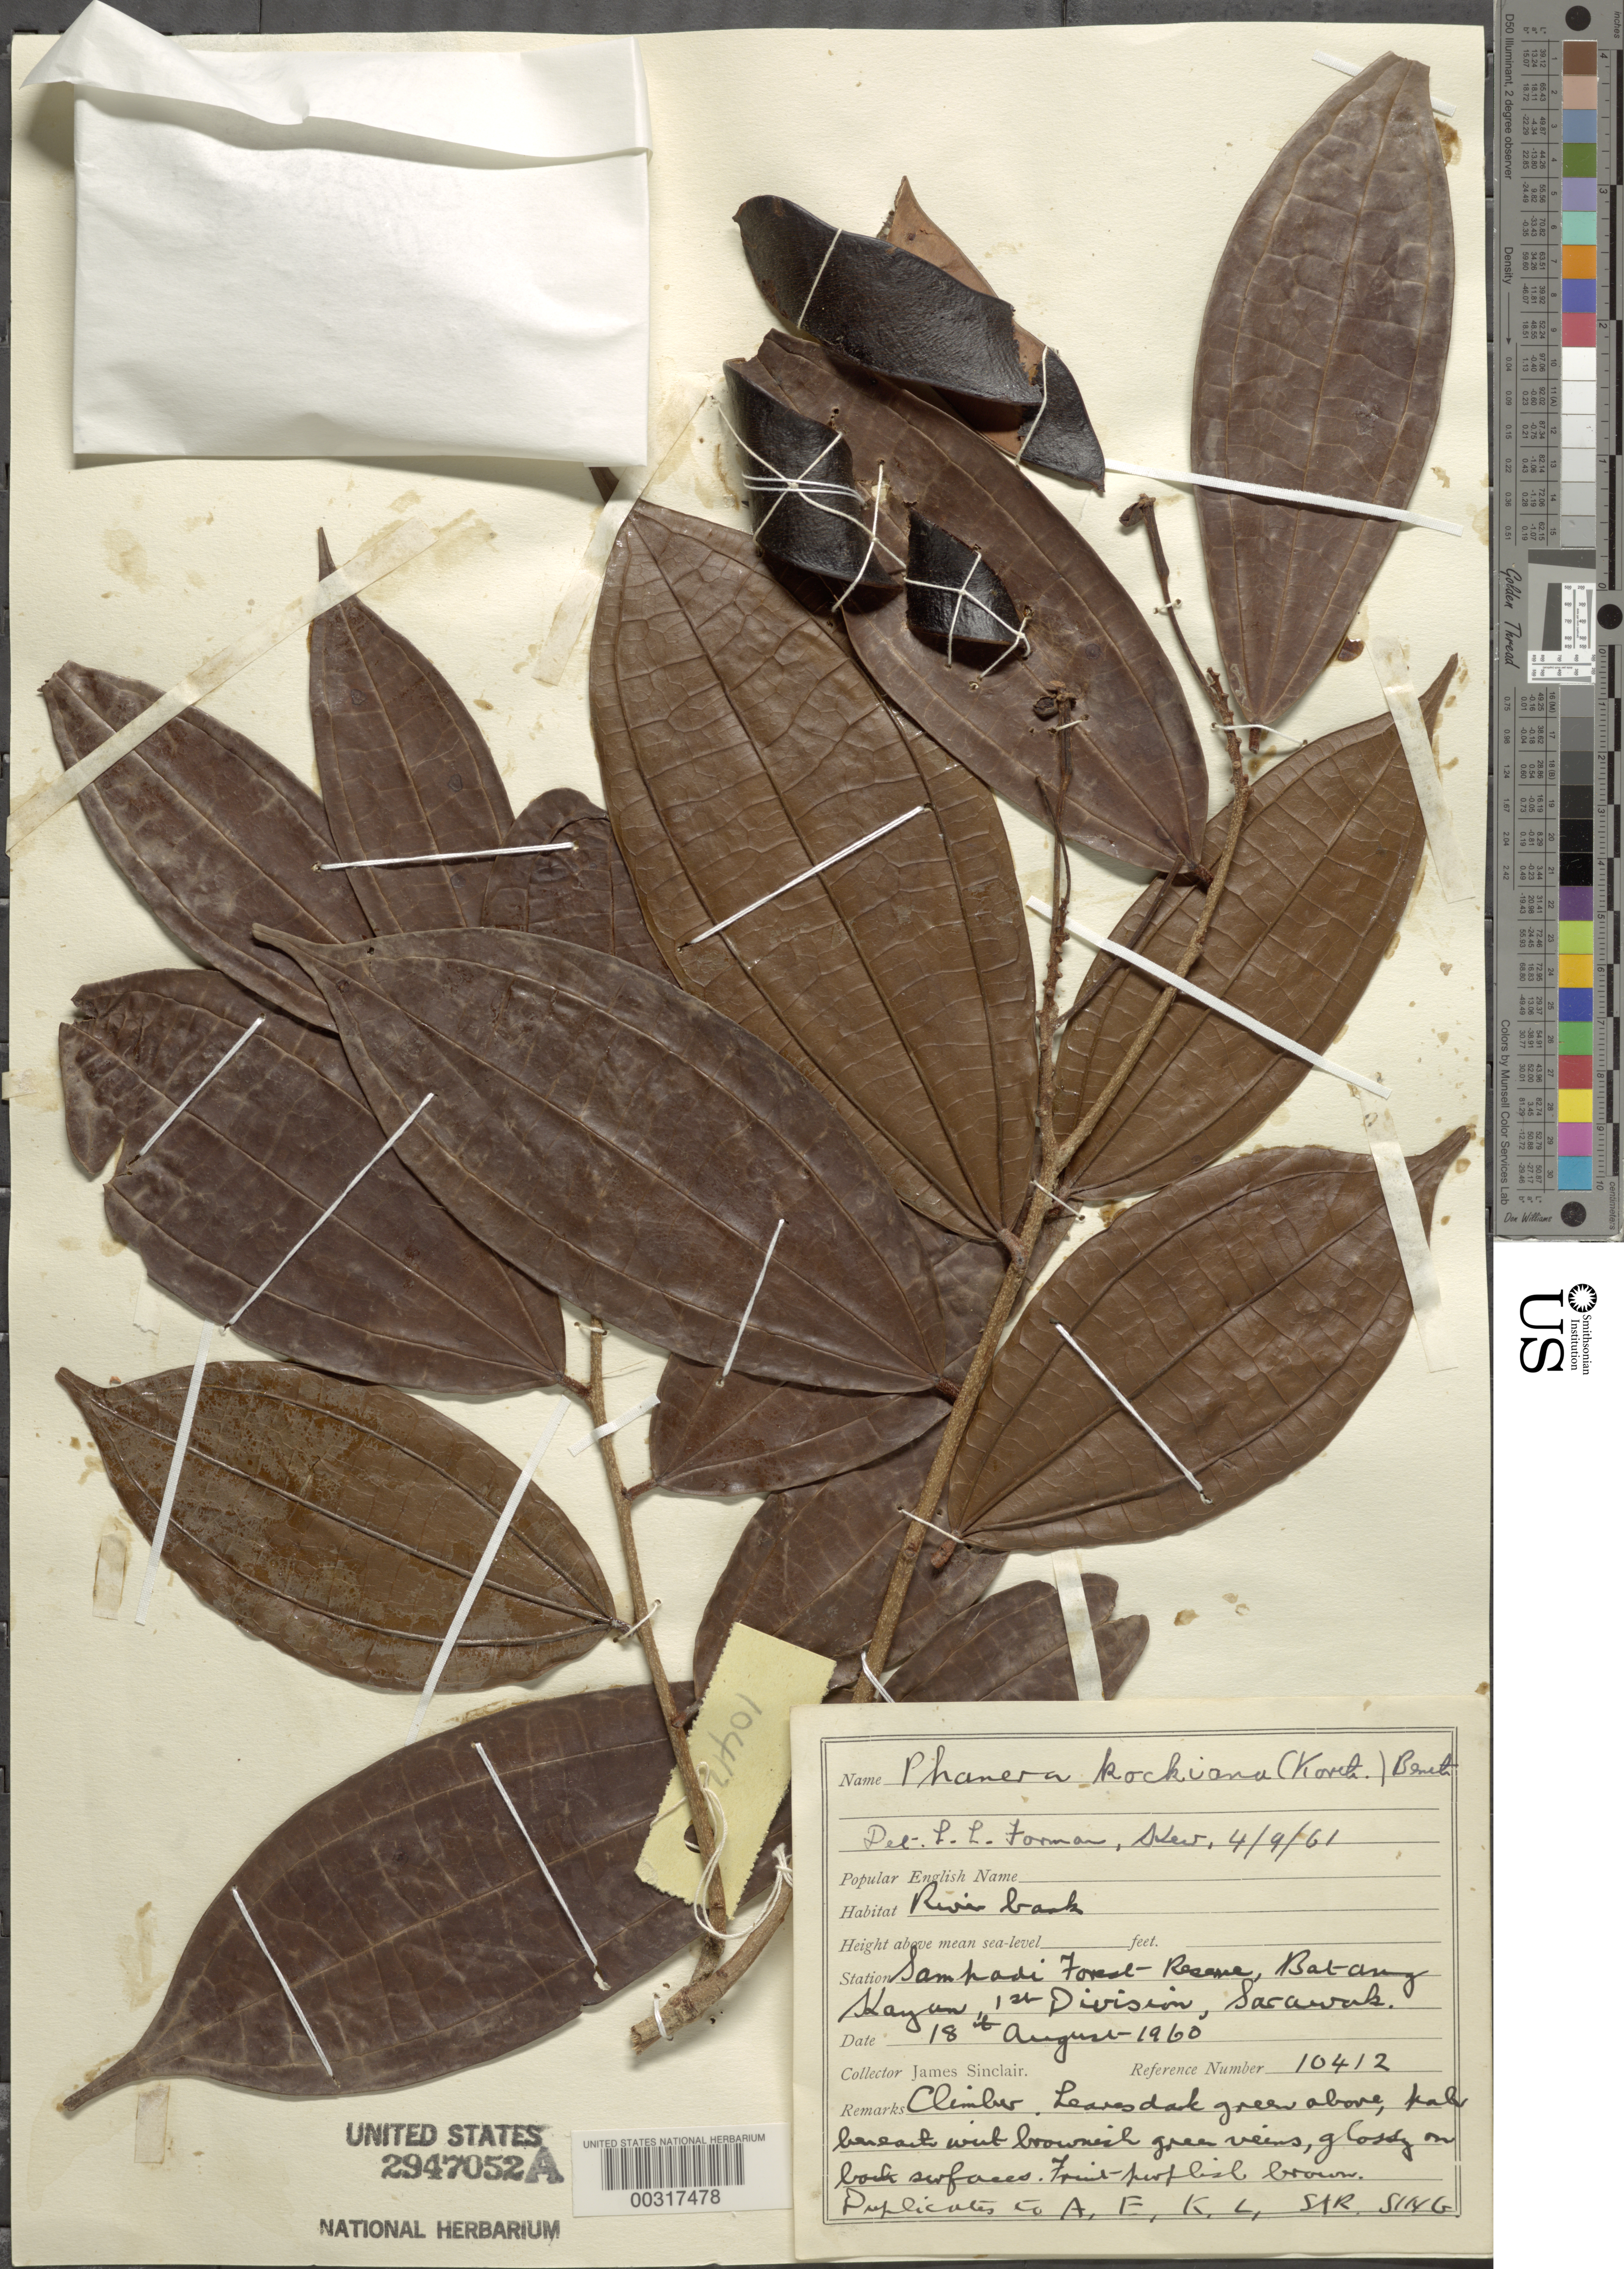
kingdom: Plantae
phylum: Tracheophyta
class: Magnoliopsida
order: Fabales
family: Fabaceae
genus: Phanera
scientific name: Phanera kockiana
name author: (Korth.) Benth.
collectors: J. Sinclair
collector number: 10412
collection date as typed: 18 Aug 1960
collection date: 1960-08-18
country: Malaysia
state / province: Sarawak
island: Borneo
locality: Samhadi forest reserve, botang kayan, 1st division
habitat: River bank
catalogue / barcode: US 2947052A